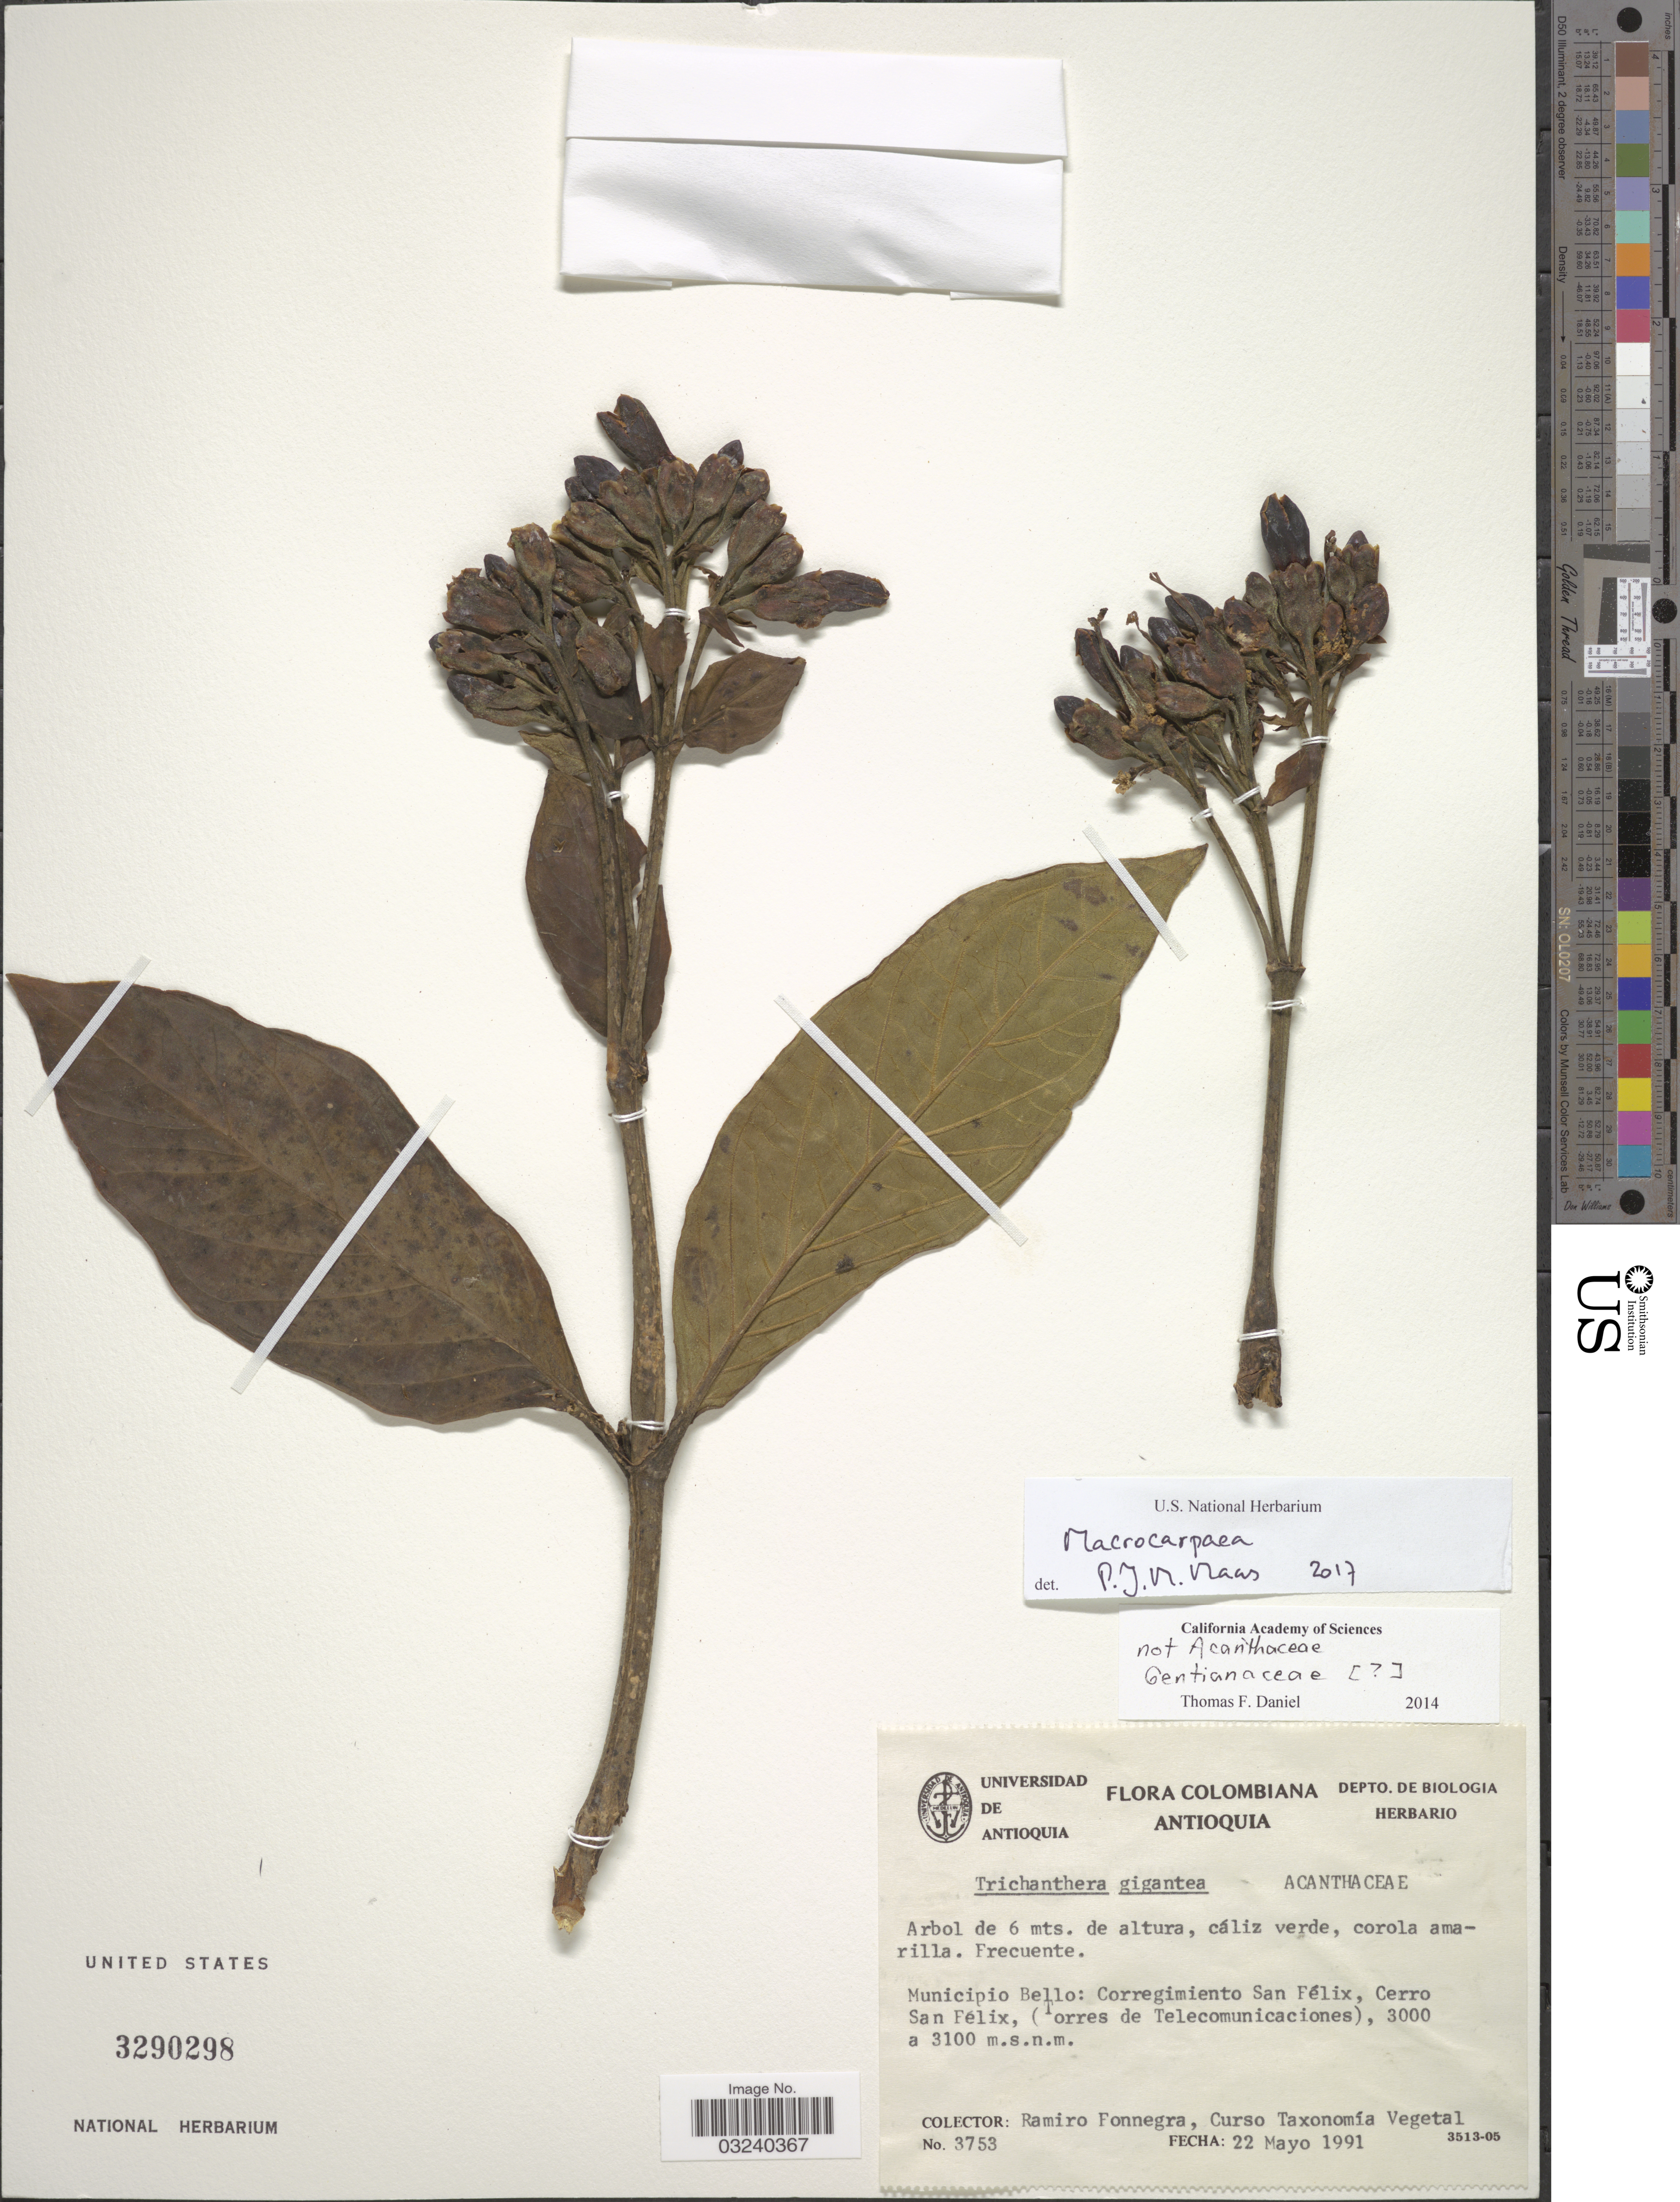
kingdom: Plantae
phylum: Tracheophyta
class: Magnoliopsida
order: Gentianales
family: Gentianaceae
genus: Macrocarpaea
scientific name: Macrocarpaea sp.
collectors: R. Fonnegra G. & Curso taxonomía vegetal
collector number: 3753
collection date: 1991-05-22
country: Colombia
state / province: Antioquia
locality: Municipio Bello: Corregimiento San Félix, Cerro San Felix, (Torres de Telecomunicaciones).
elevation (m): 3000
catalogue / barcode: US 3290298